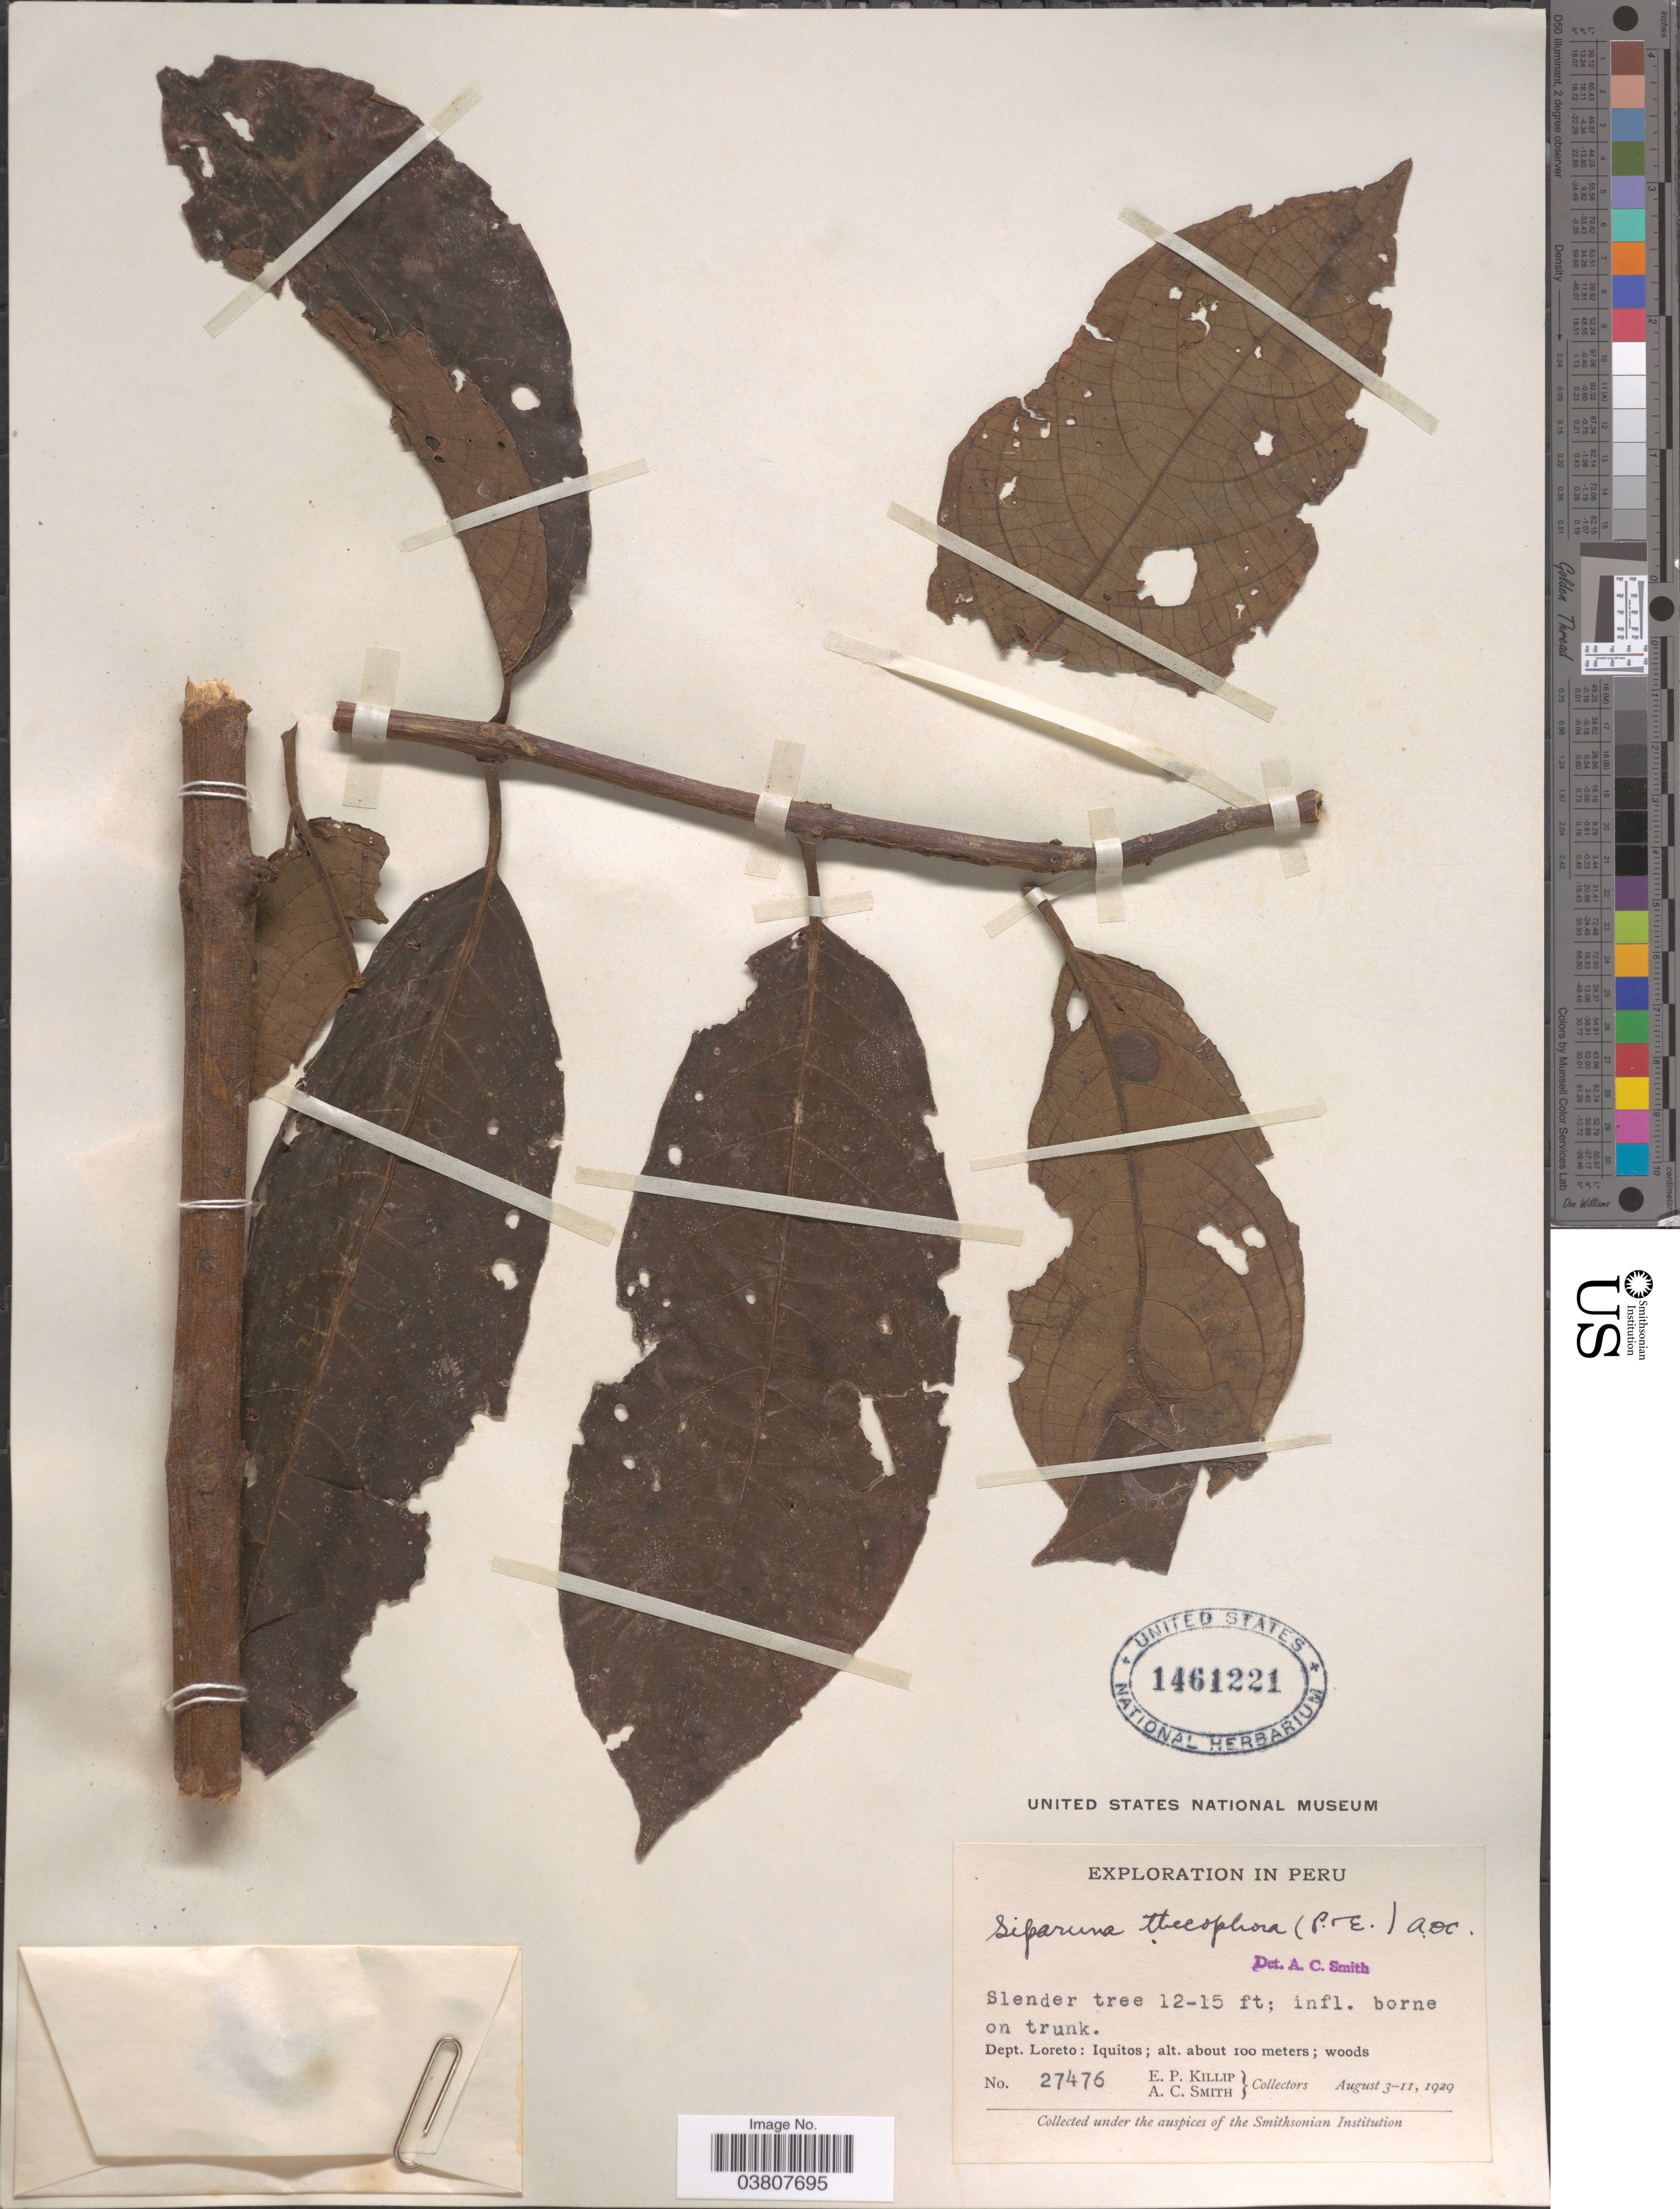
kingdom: Plantae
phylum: Tracheophyta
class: Magnoliopsida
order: Laurales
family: Siparunaceae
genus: Siparuna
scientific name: Siparuna thecaphora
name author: (Poepp. & Endl.) A. DC.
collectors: E. P. Killip & A. C. Smith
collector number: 27476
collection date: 1929-08-03/1929-08-11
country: Peru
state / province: Loreto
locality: Dept. Loreto: Iquitos.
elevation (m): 100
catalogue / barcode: US 1461221